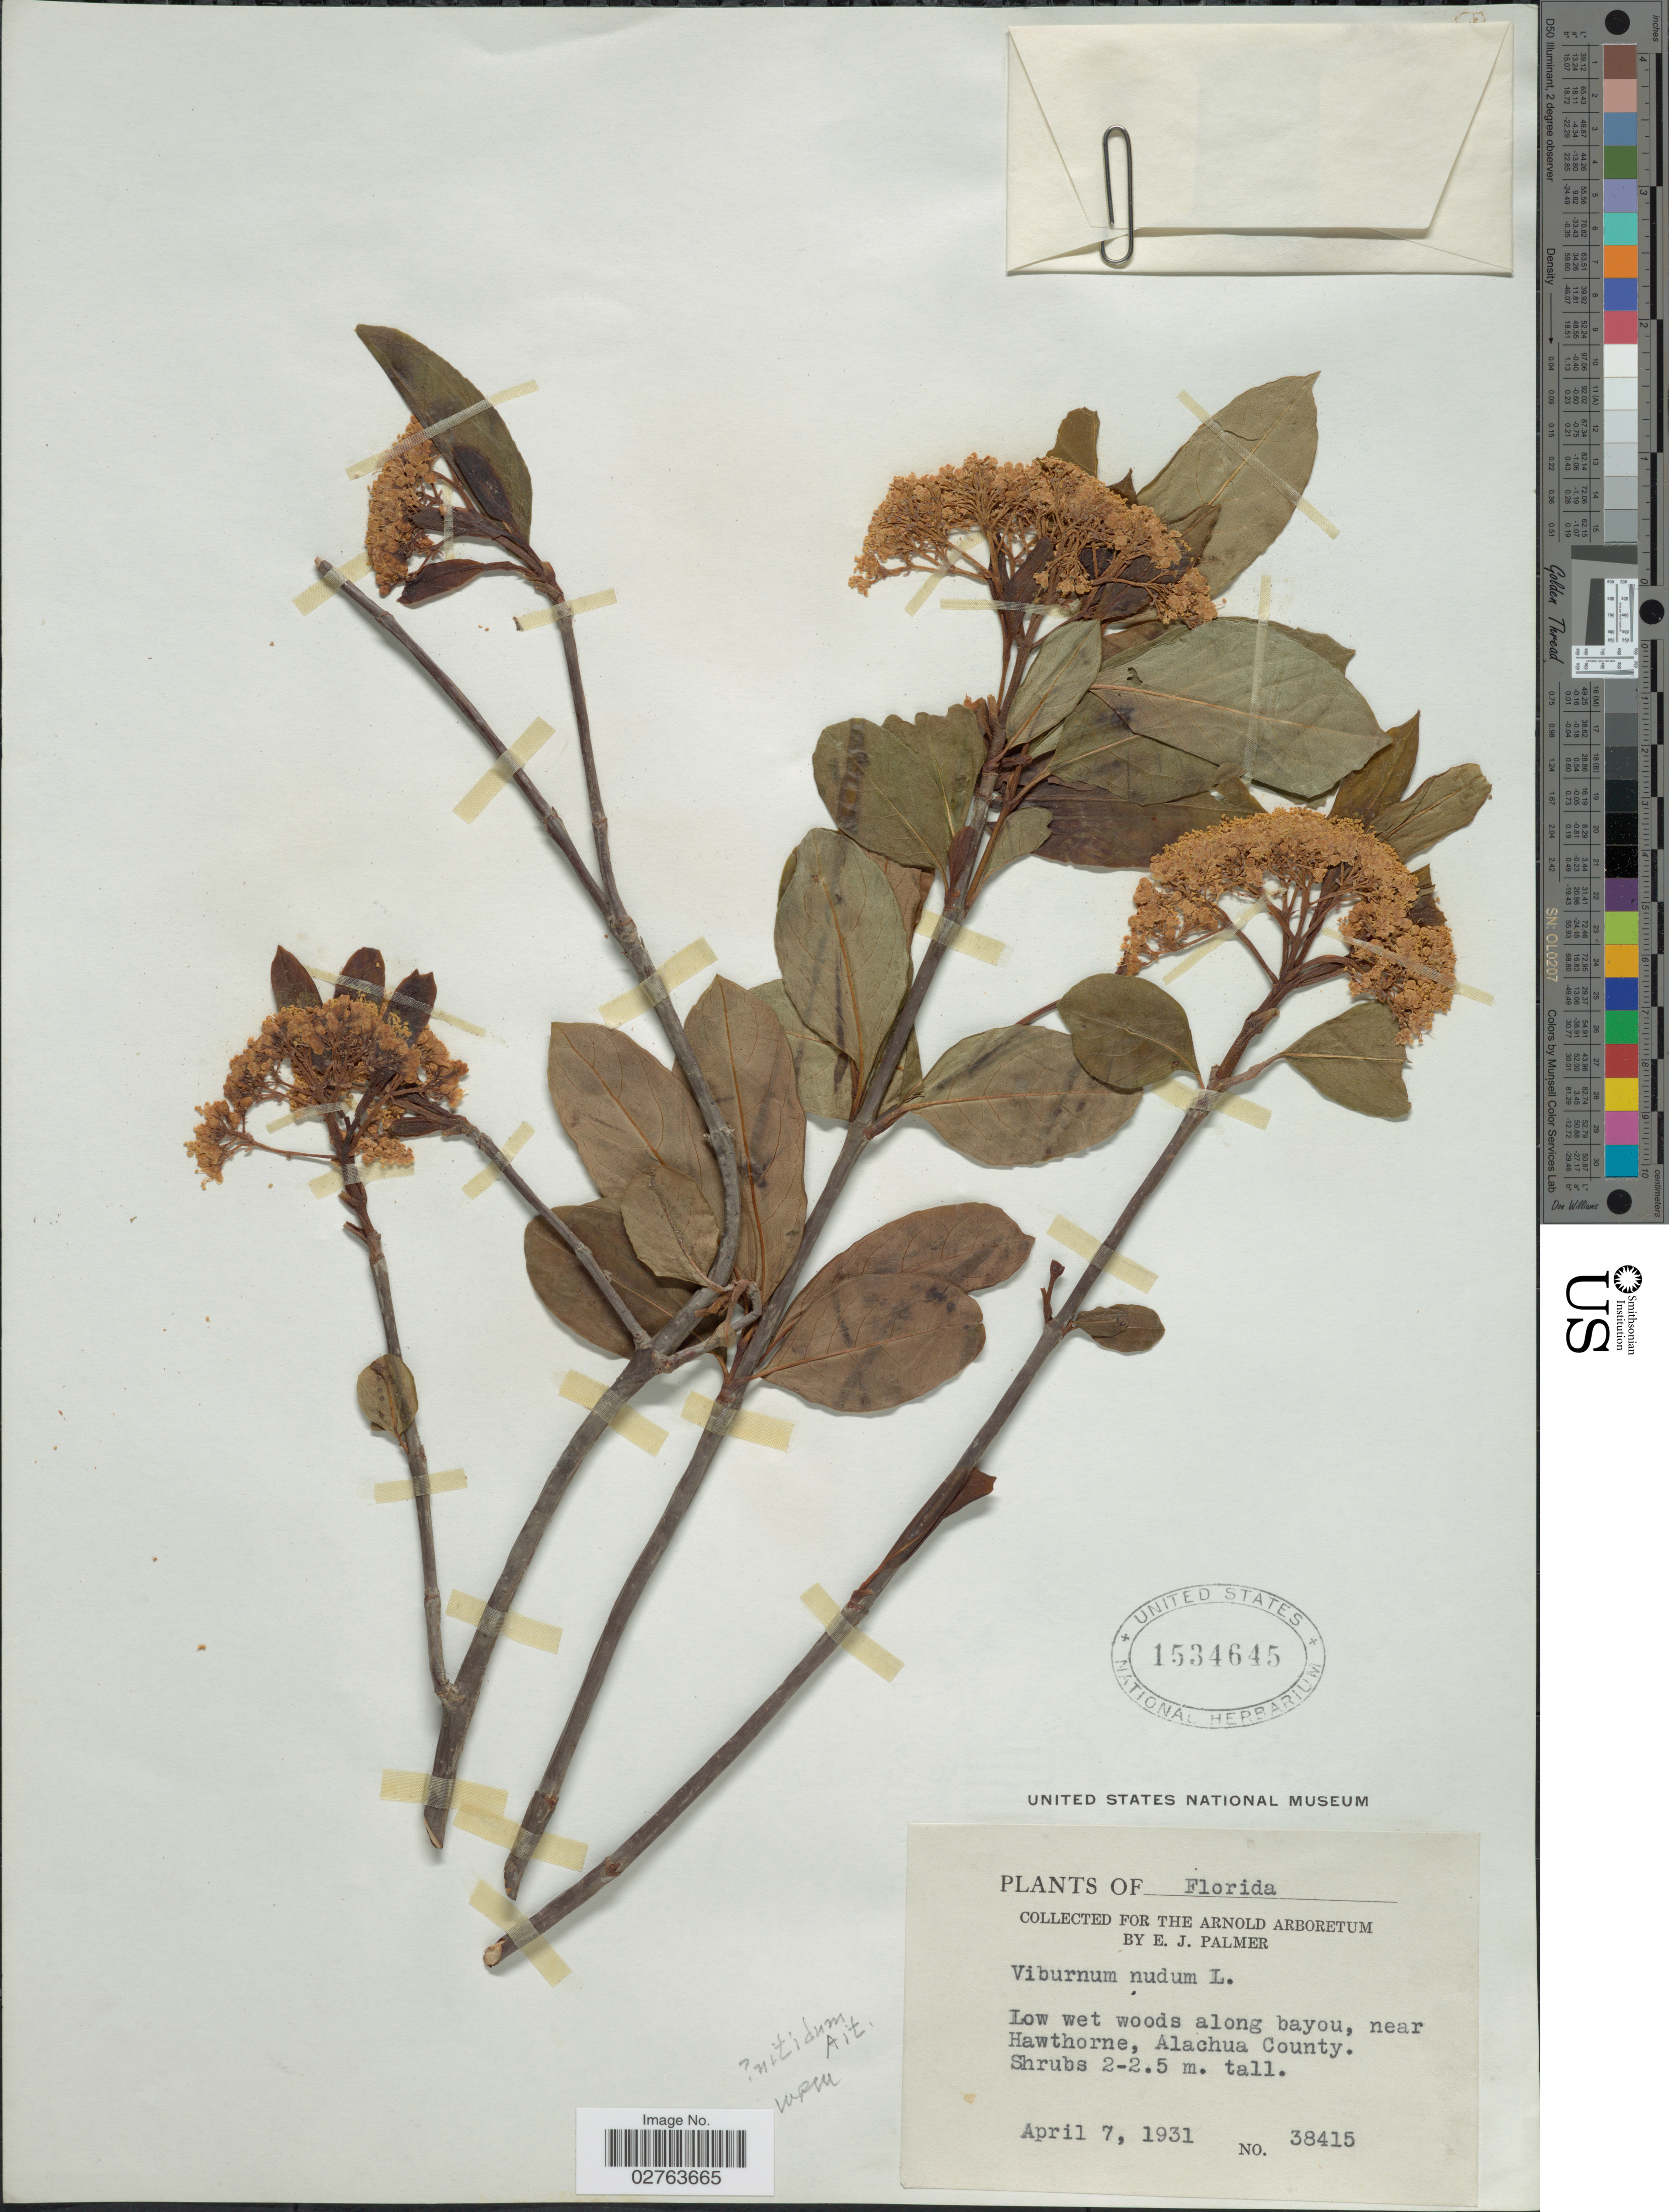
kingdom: Plantae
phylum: Tracheophyta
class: Magnoliopsida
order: Dipsacales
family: Viburnaceae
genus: Viburnum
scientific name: Viburnum nitidum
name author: Aiton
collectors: E. J. Palmer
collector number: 38415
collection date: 1931-04-07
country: United States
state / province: Florida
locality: Near Hawthorne, Alachua County.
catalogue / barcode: US 1534645